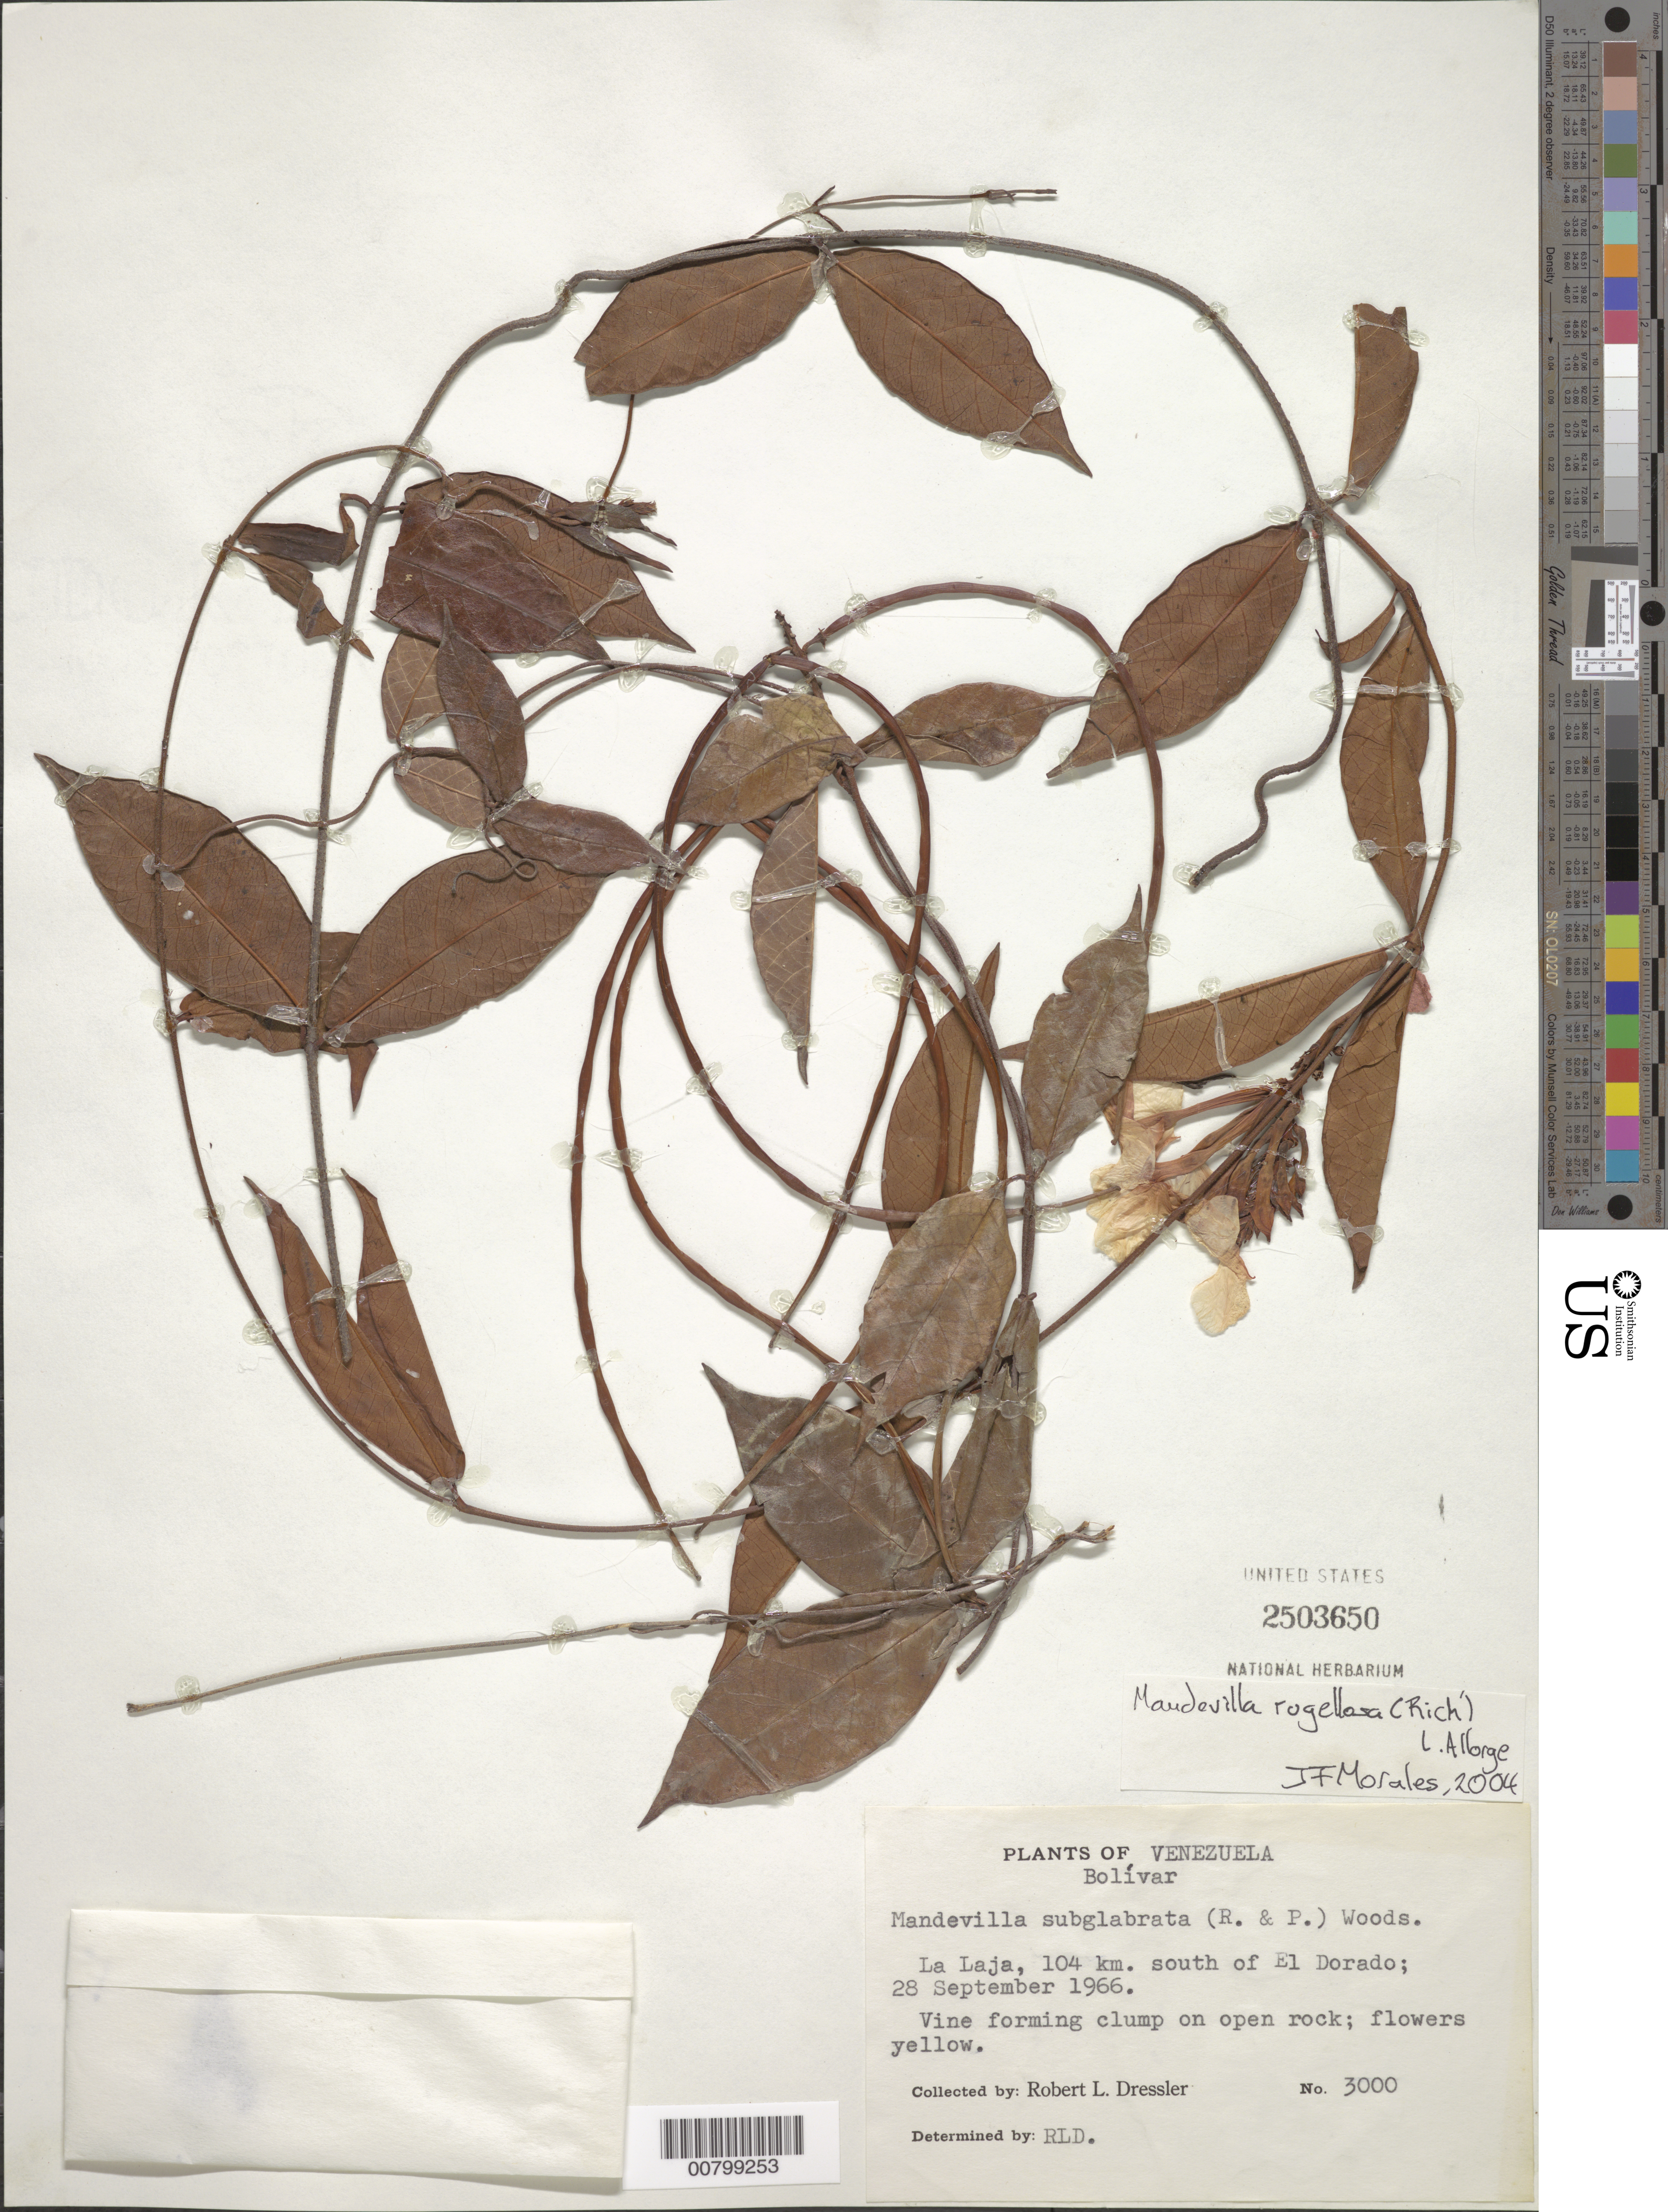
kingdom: Plantae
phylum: Tracheophyta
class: Magnoliopsida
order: Gentianales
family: Apocynaceae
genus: Mandevilla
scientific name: Mandevilla rugellosa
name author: (Rich.) L. Allorge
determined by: Morales, J. F.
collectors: R. Dressler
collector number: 3000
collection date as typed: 28-Sep-66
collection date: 1966-09-28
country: Venezuela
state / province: Bolívar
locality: La Laja, 104 km S of El Dorado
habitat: Open rock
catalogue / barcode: US 2503650